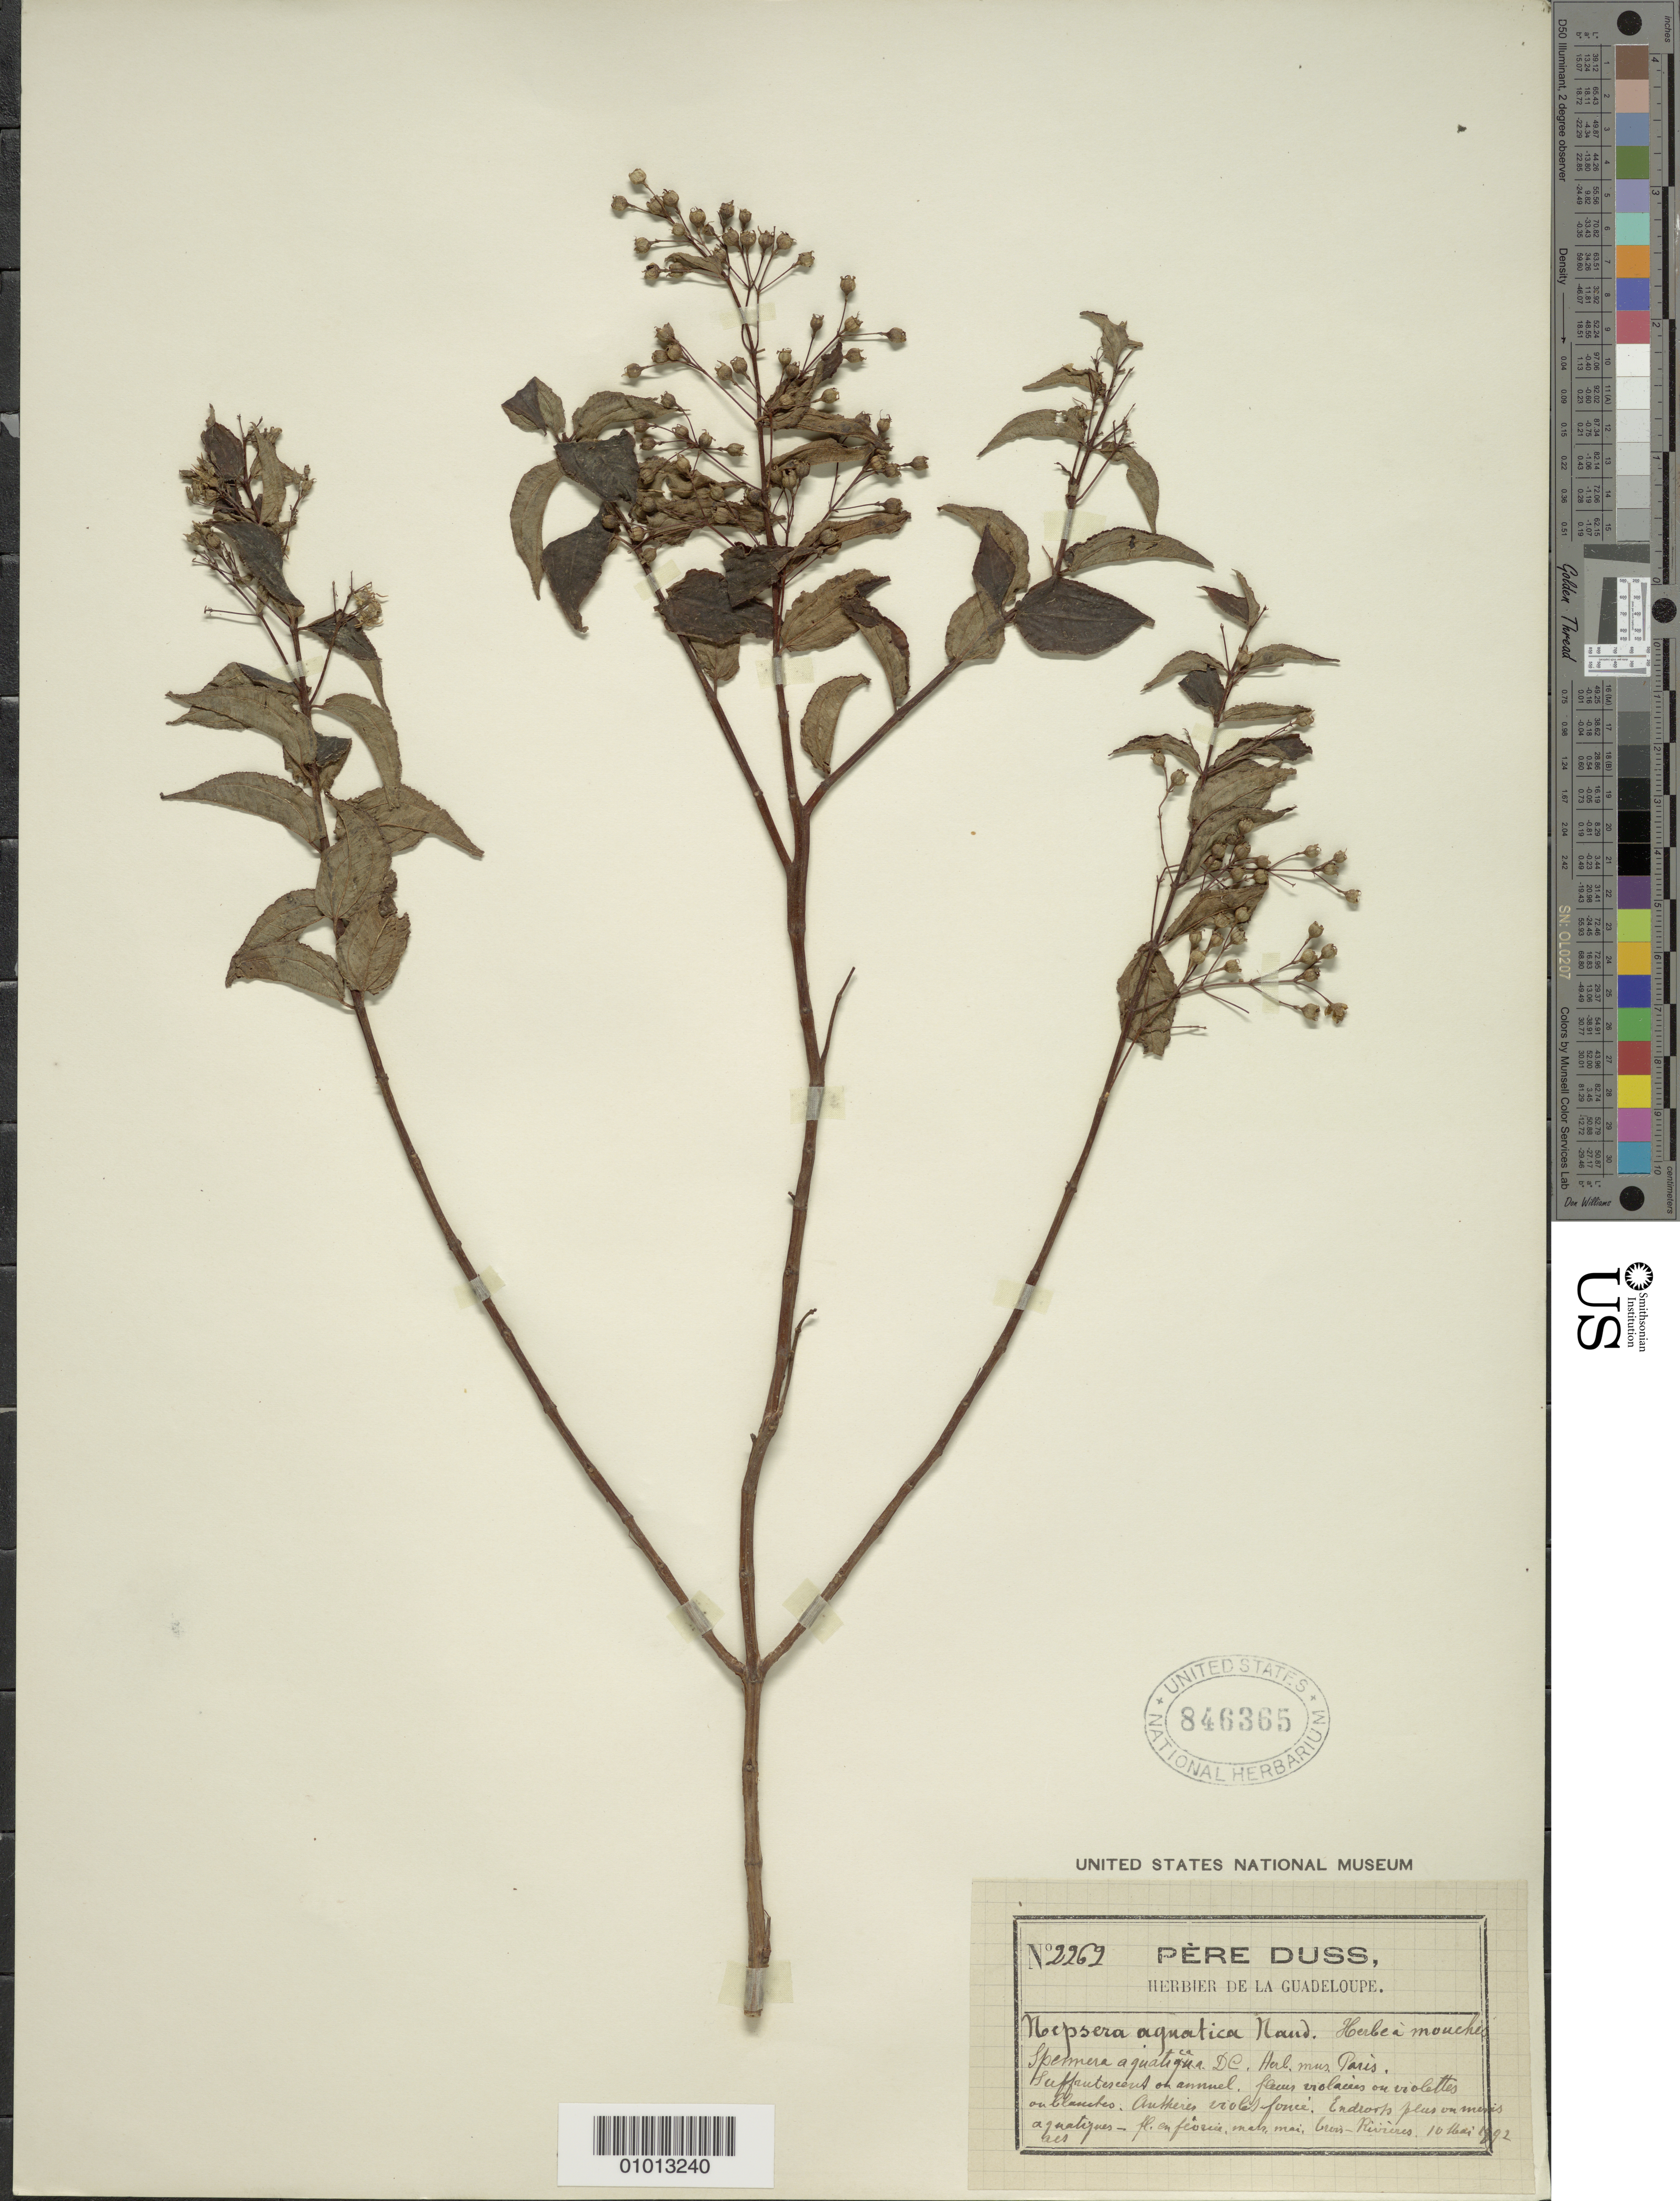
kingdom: Plantae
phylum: Tracheophyta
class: Magnoliopsida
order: Myrtales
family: Melastomataceae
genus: Nepsera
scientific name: Nepsera aquatica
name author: (Aubl.) Naudin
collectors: Père Duss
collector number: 2262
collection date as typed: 10 May 1892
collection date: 1892-05-10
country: Guadeloupe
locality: Trois Rivières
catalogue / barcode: US 846365